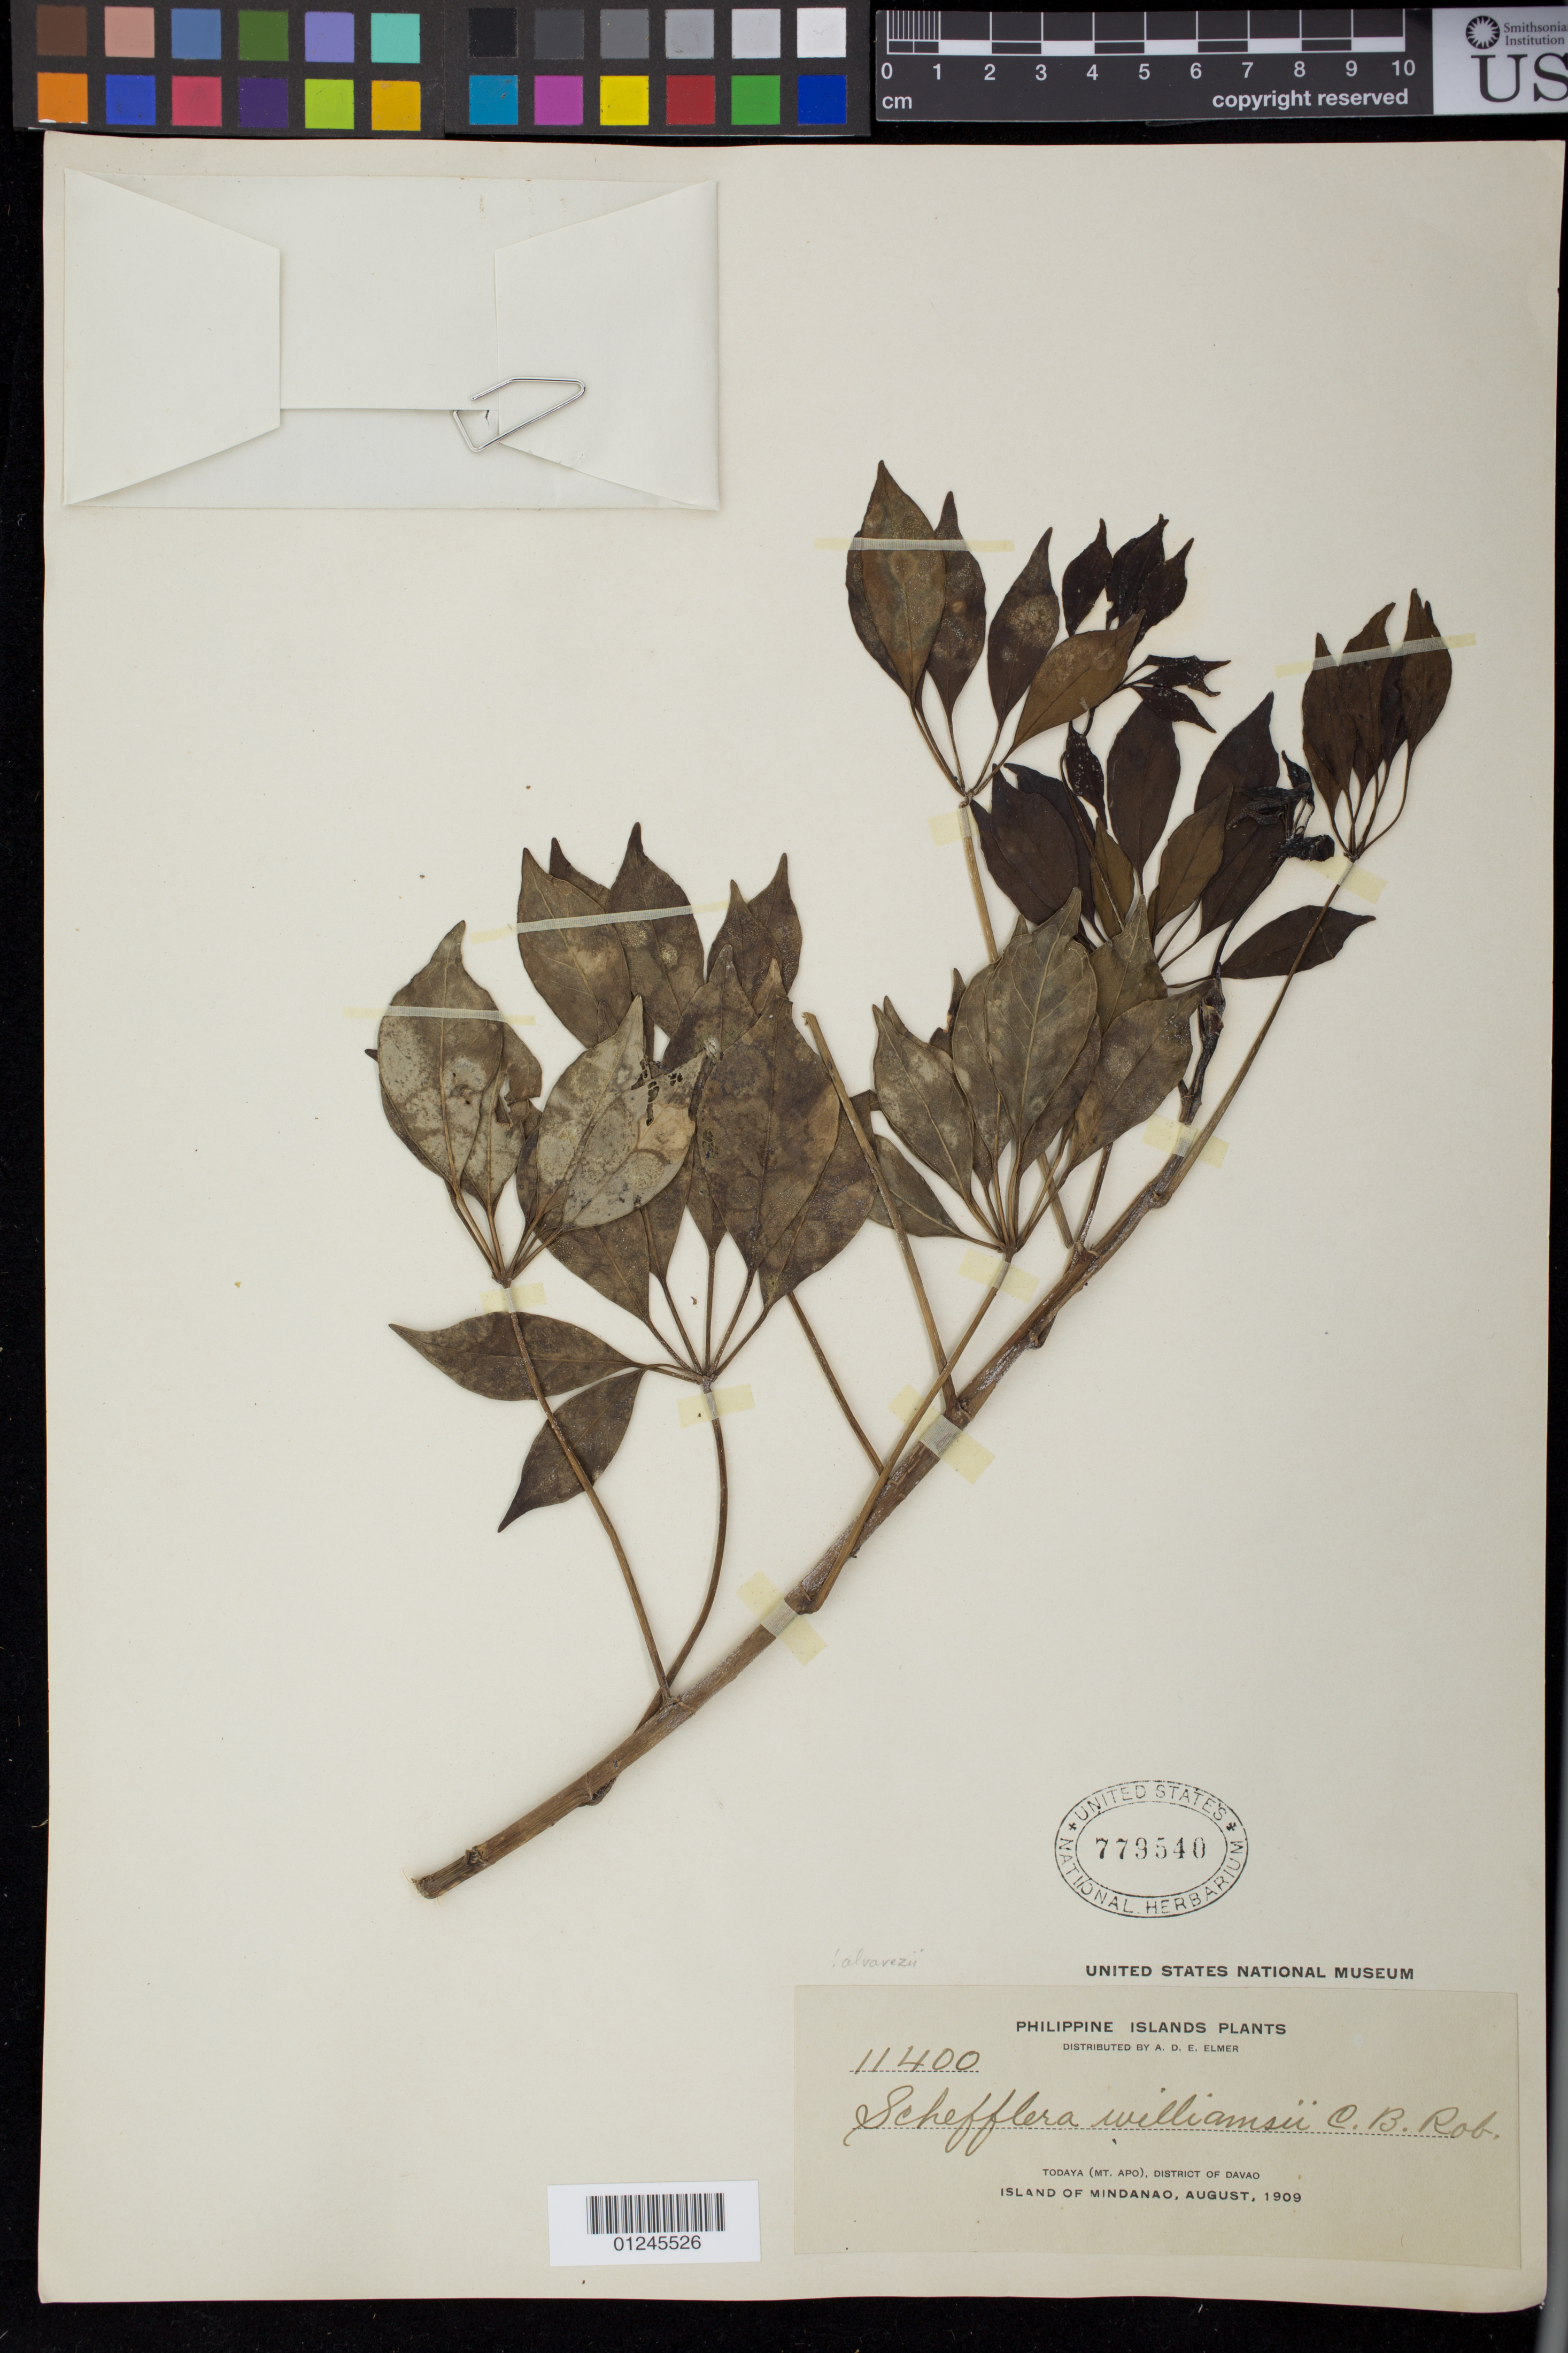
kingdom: Plantae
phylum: Tracheophyta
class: Magnoliopsida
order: Apiales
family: Araliaceae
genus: Schefflera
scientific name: Schefflera williamsii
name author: C.B. Rob.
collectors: A. D. E. Elmer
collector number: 11400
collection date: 1909-08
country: Philippines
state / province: Davao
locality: Todaya (Mt. Apo), District of Davao, Island of Mindanao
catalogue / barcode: US 779540